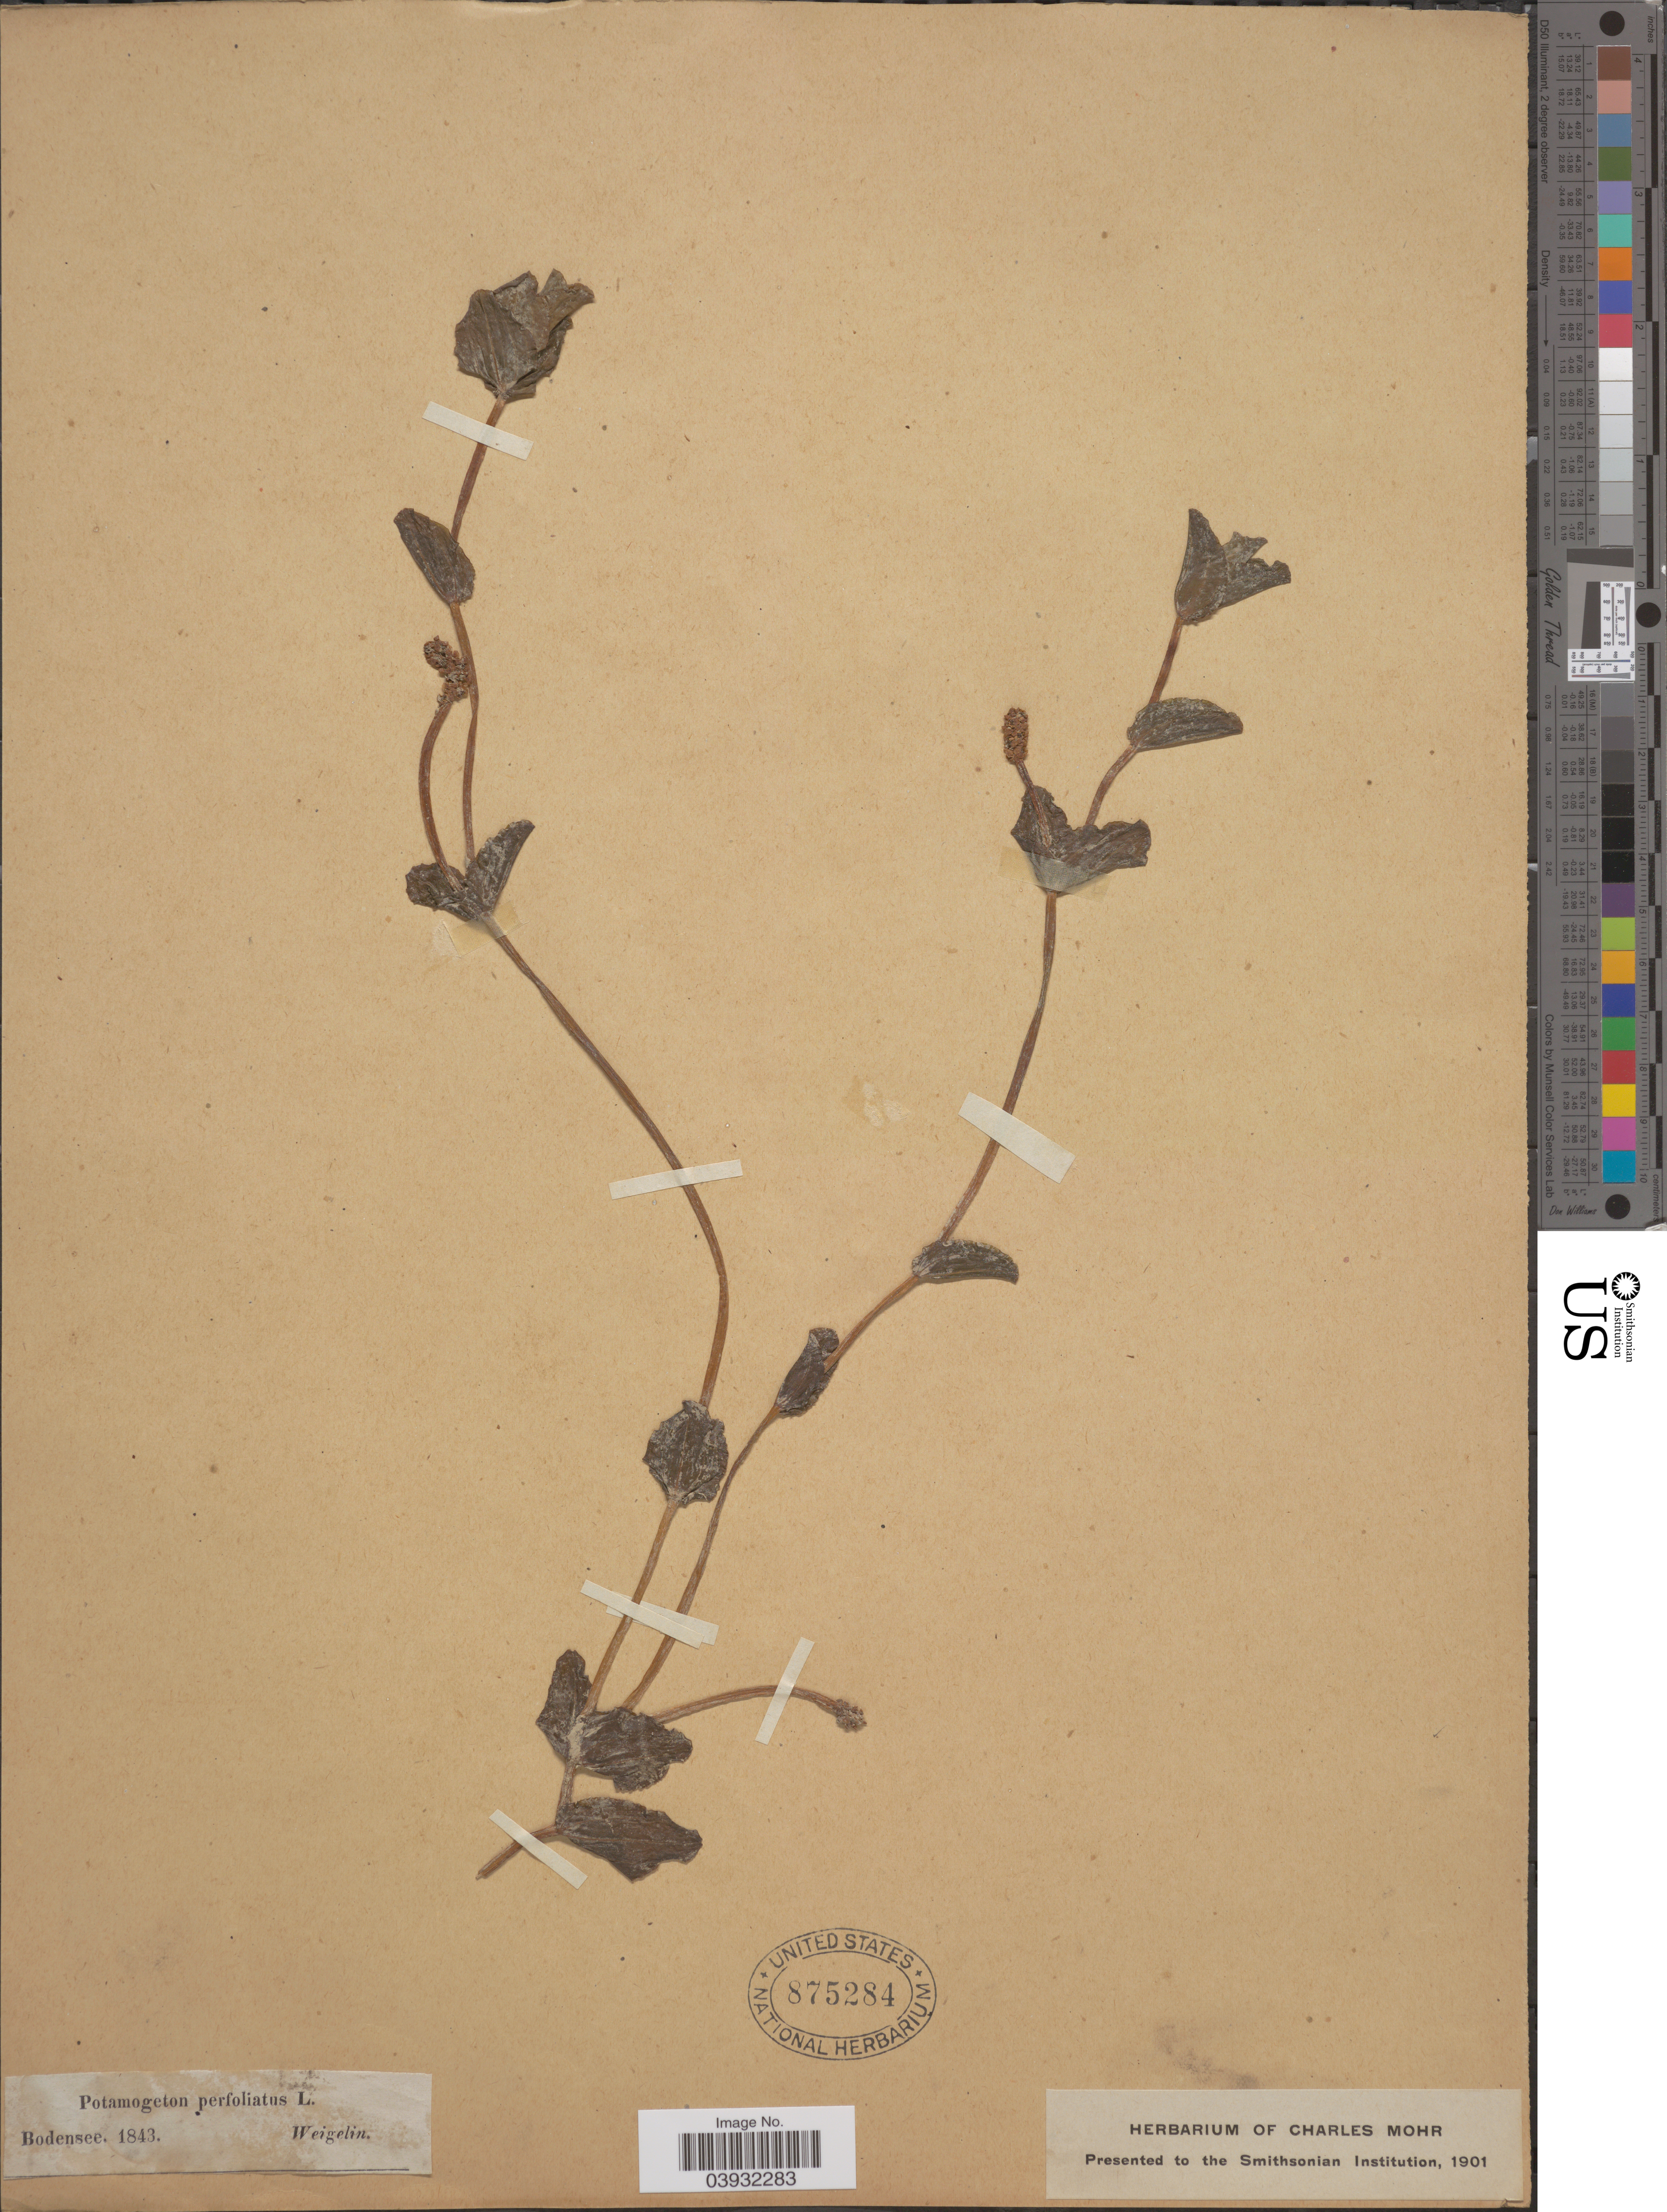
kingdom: Plantae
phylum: Tracheophyta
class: Liliopsida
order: Alismatales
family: Potamogetonaceae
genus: Potamogeton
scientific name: Potamogeton perfoliatus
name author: L.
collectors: Weigelin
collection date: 1843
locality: Bodensee.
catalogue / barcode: US 875284